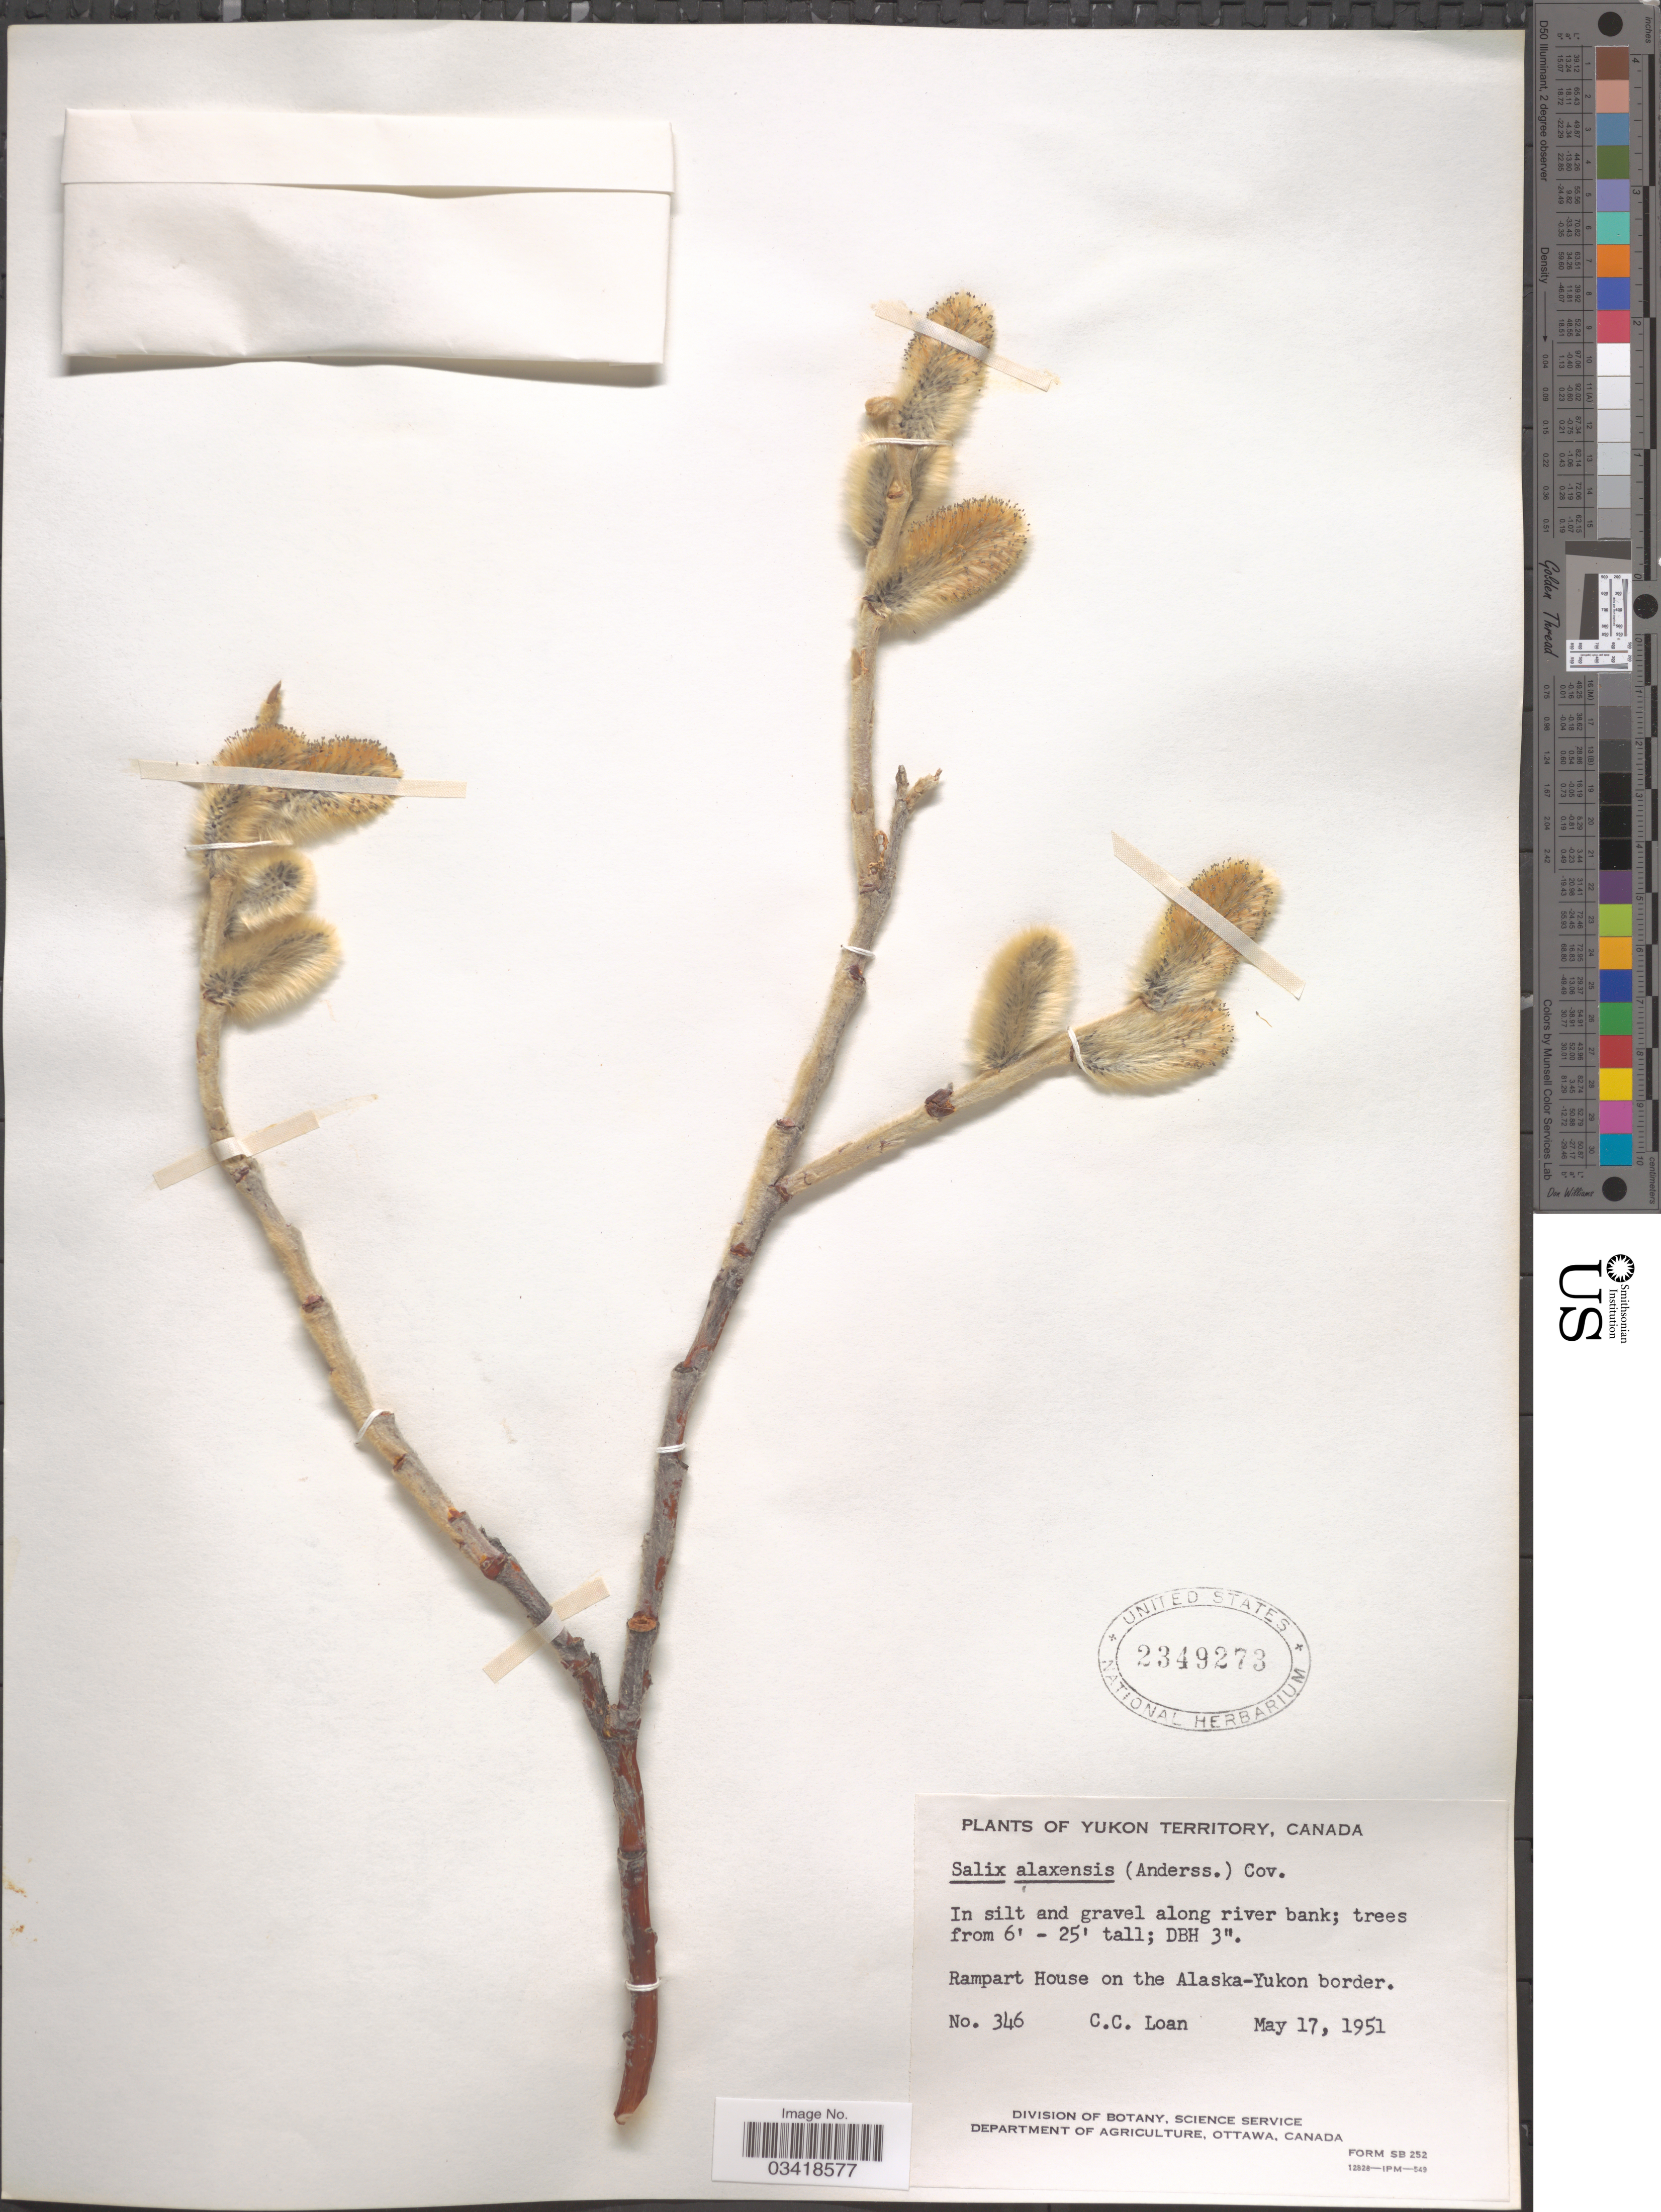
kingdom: Plantae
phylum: Tracheophyta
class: Magnoliopsida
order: Malpighiales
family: Salicaceae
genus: Salix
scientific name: Salix alaxensis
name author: (Andersson) Coville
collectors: C. Loan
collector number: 346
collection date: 1951-05-17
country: Canada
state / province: Yukon Territory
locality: Rampart House on the Alaska-Yukon border.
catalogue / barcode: US 2349273